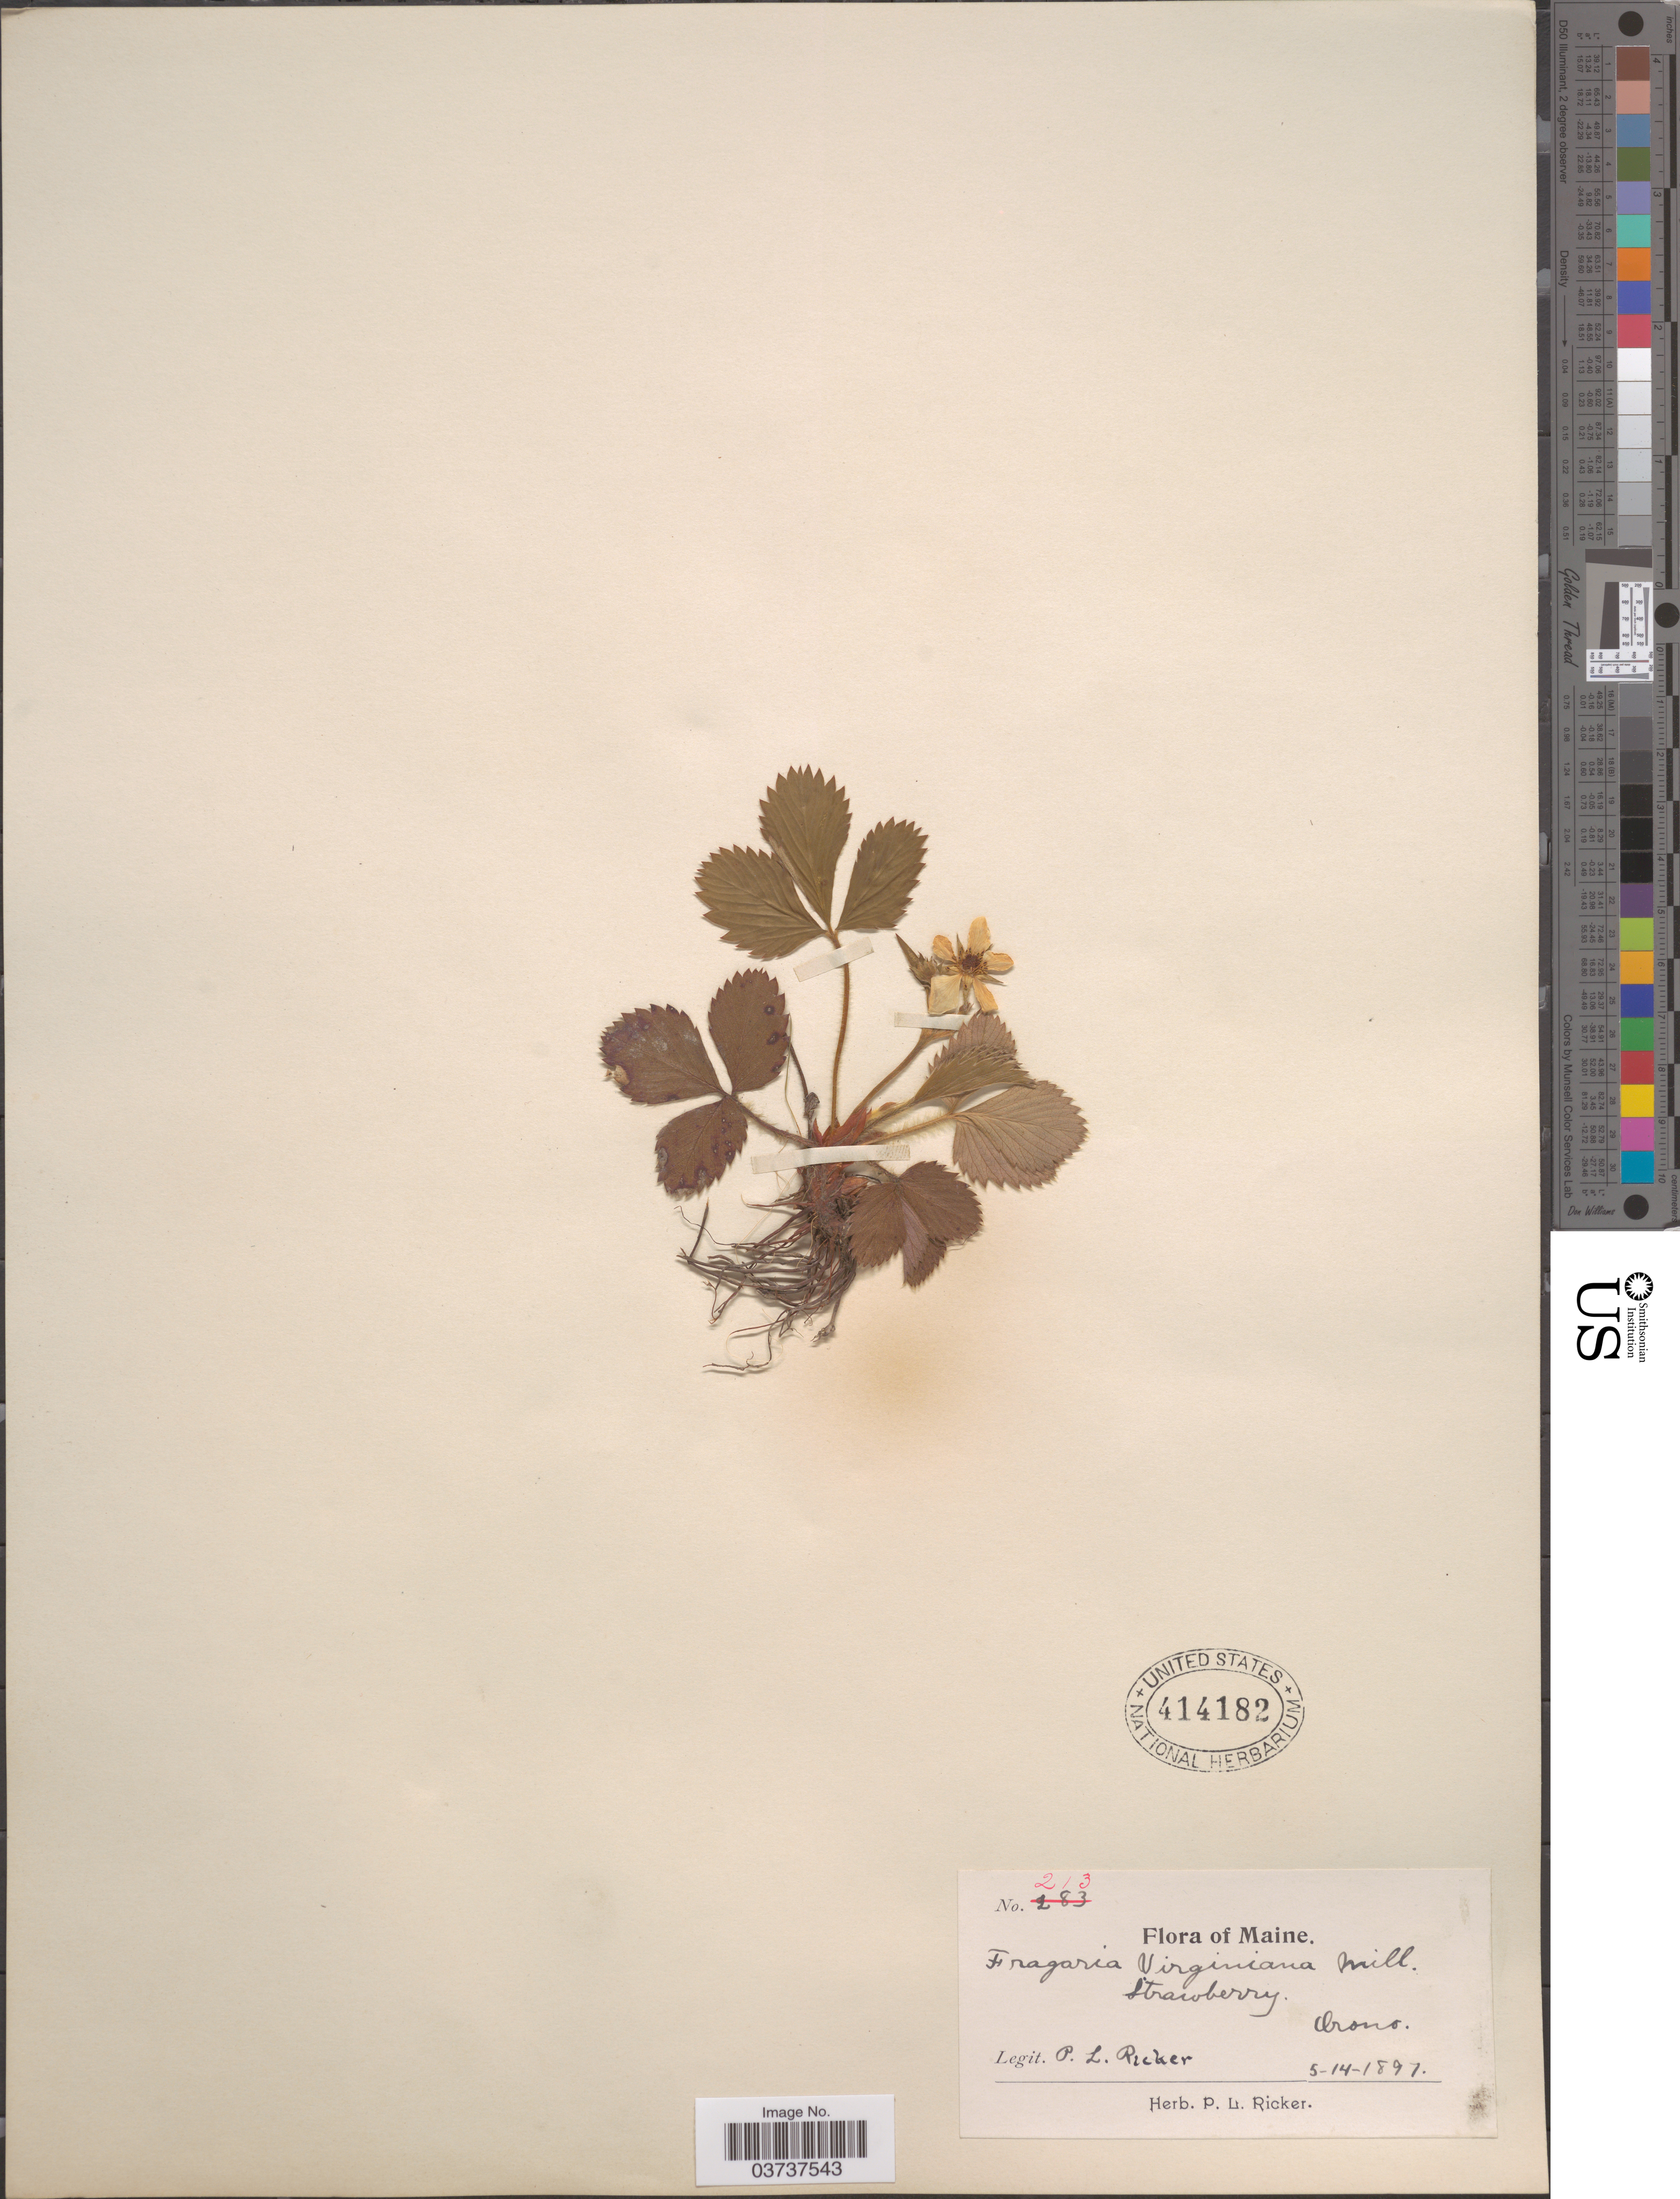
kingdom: Plantae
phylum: Tracheophyta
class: Magnoliopsida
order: Rosales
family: Rosaceae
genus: Fragaria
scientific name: Fragaria virginiana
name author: Mill.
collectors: P. Ricker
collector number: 213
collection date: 1897-05-14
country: United States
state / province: Maine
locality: Orono.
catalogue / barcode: US 414182